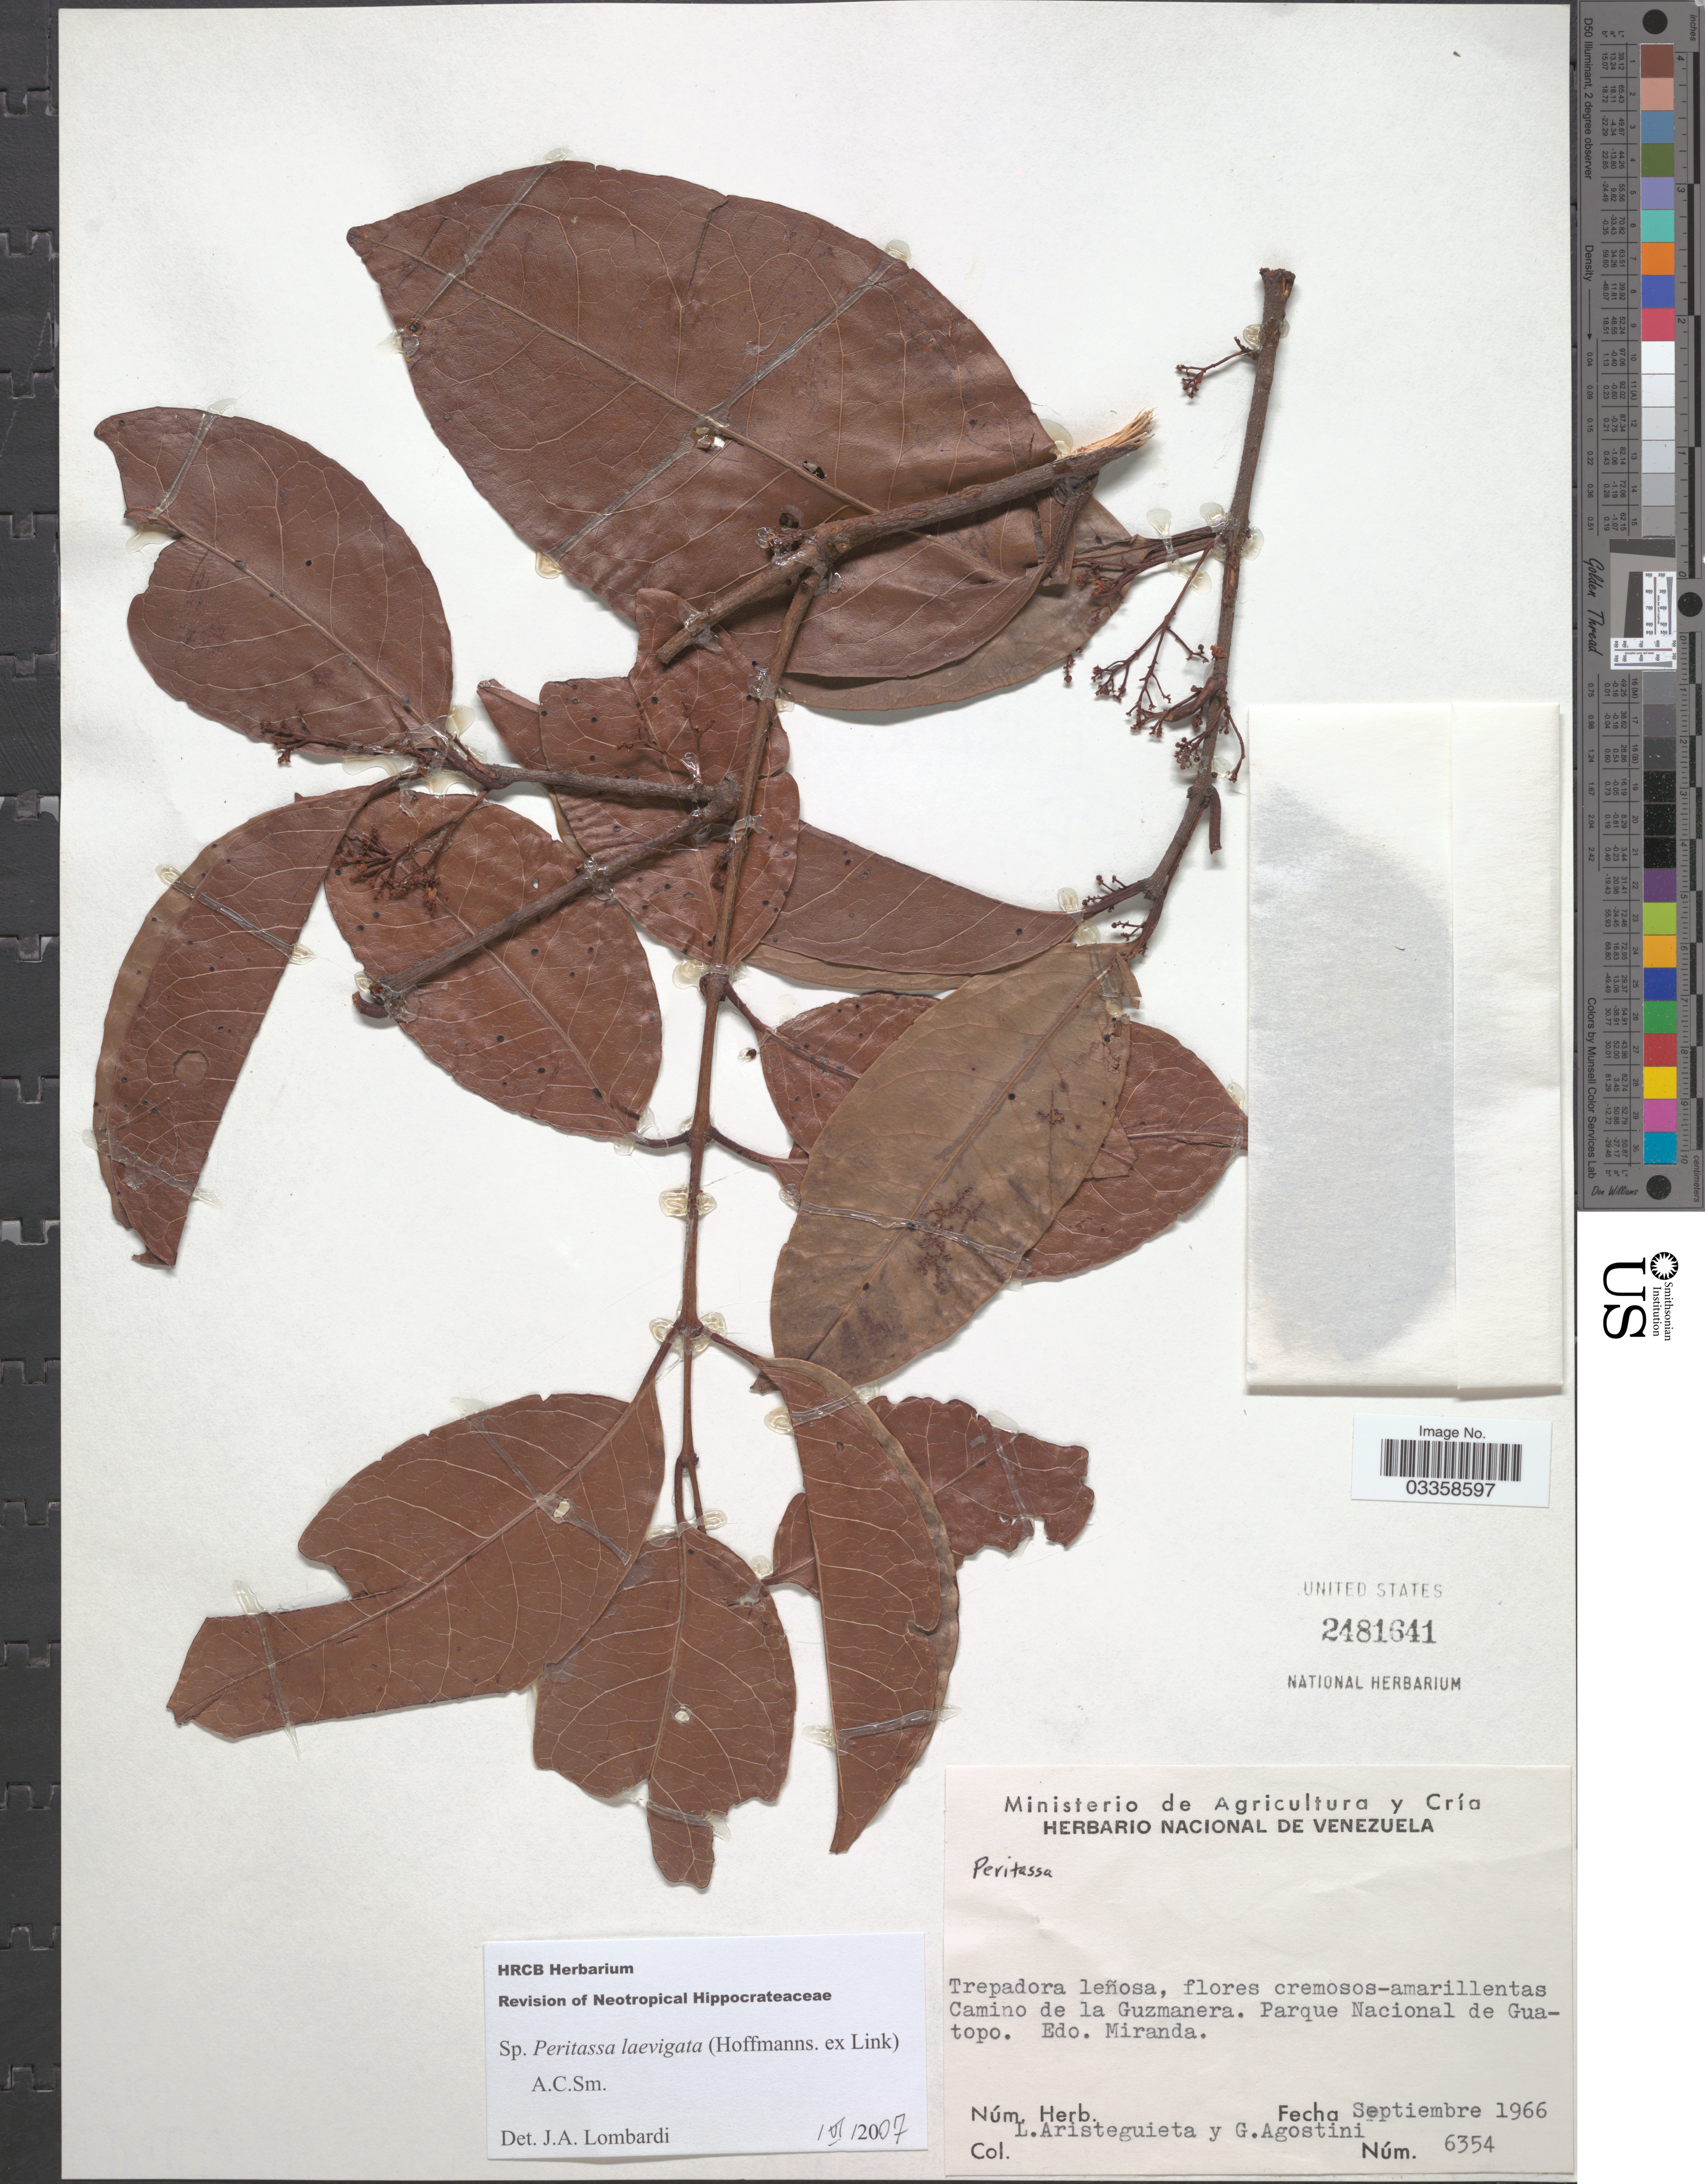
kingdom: Plantae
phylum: Tracheophyta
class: Magnoliopsida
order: Celastrales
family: Celastraceae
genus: Peritassa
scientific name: Peritassa laevigata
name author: (Hoffmanns. ex Link) A.C. Sm.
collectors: L. Aristeguieta & G. Agostini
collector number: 6354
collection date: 1966-09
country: Venezuela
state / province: Miranda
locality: Camino de la Guzmanera. Parque Nacional de Guatopo. Edo. Miranda.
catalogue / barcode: US 2481641